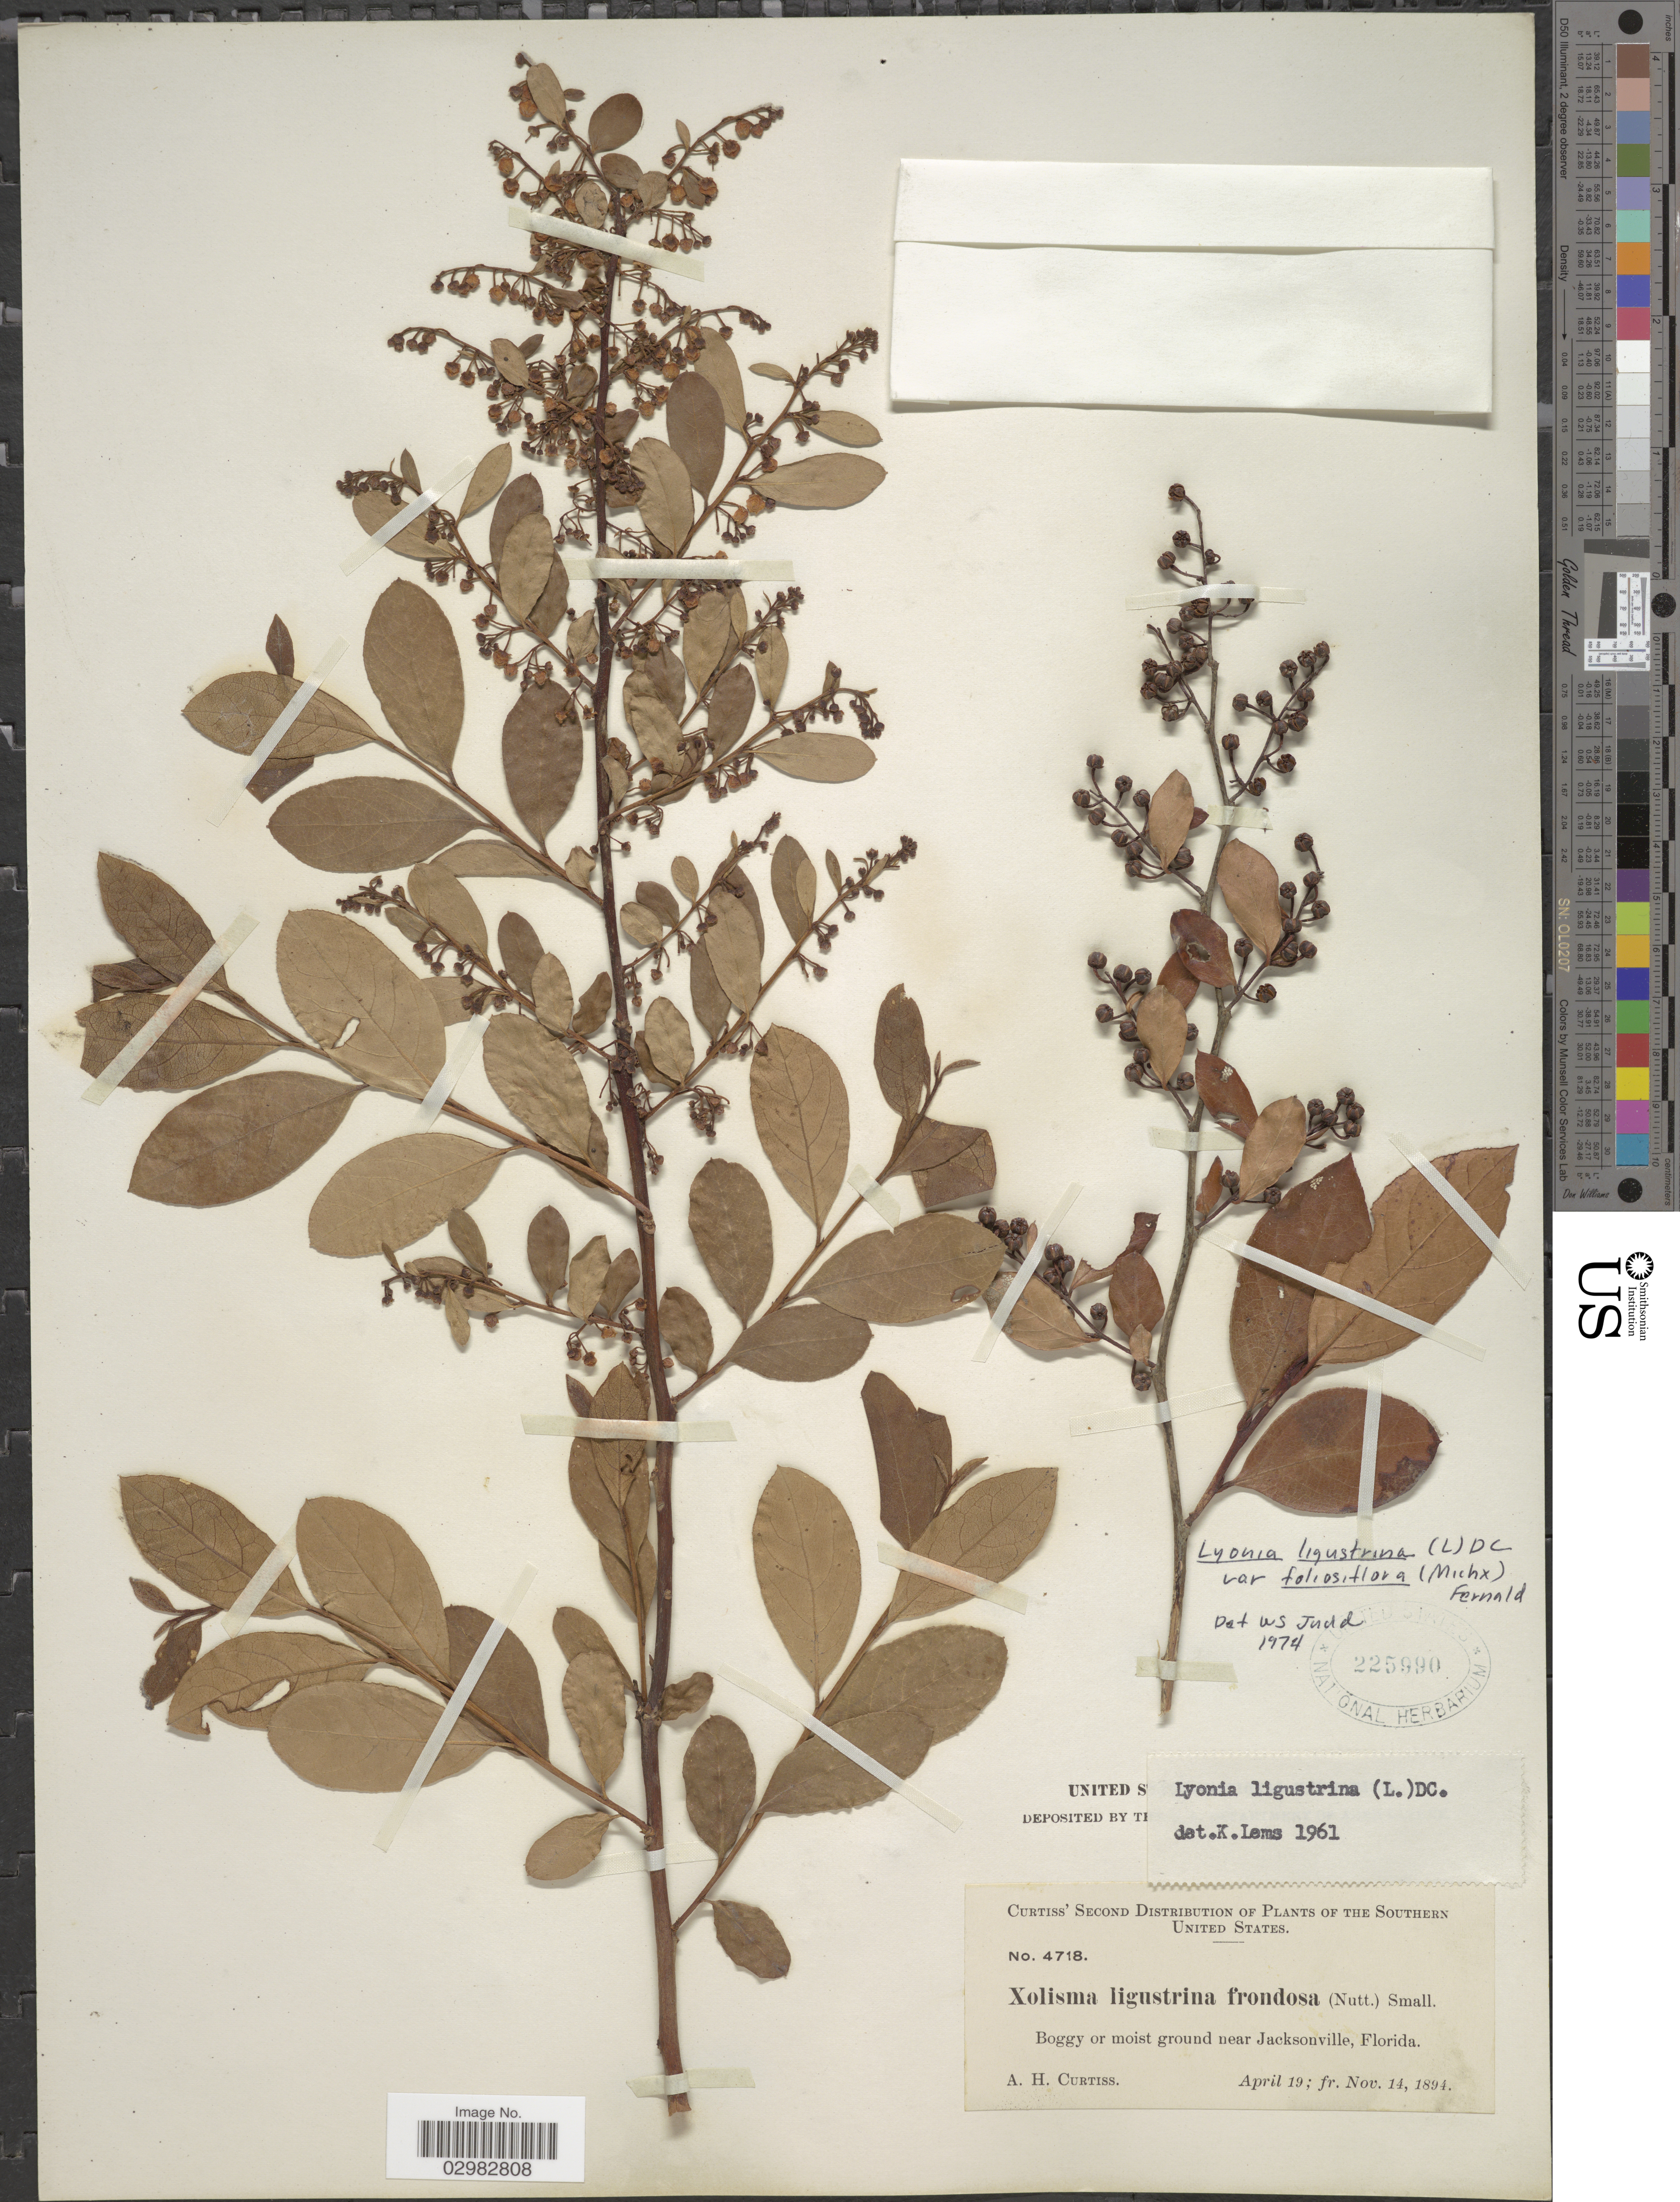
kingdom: Plantae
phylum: Tracheophyta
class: Magnoliopsida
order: Ericales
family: Ericaceae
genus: Lyonia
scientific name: Lyonia ligustrina var. foliosiflora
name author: (Michx.) Fernald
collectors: A. H. Curtiss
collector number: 4718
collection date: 1894-04-19/1894-11-14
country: United States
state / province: Florida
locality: Southern United States, Boggy or moist ground near Jacksonville.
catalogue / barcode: US 225990